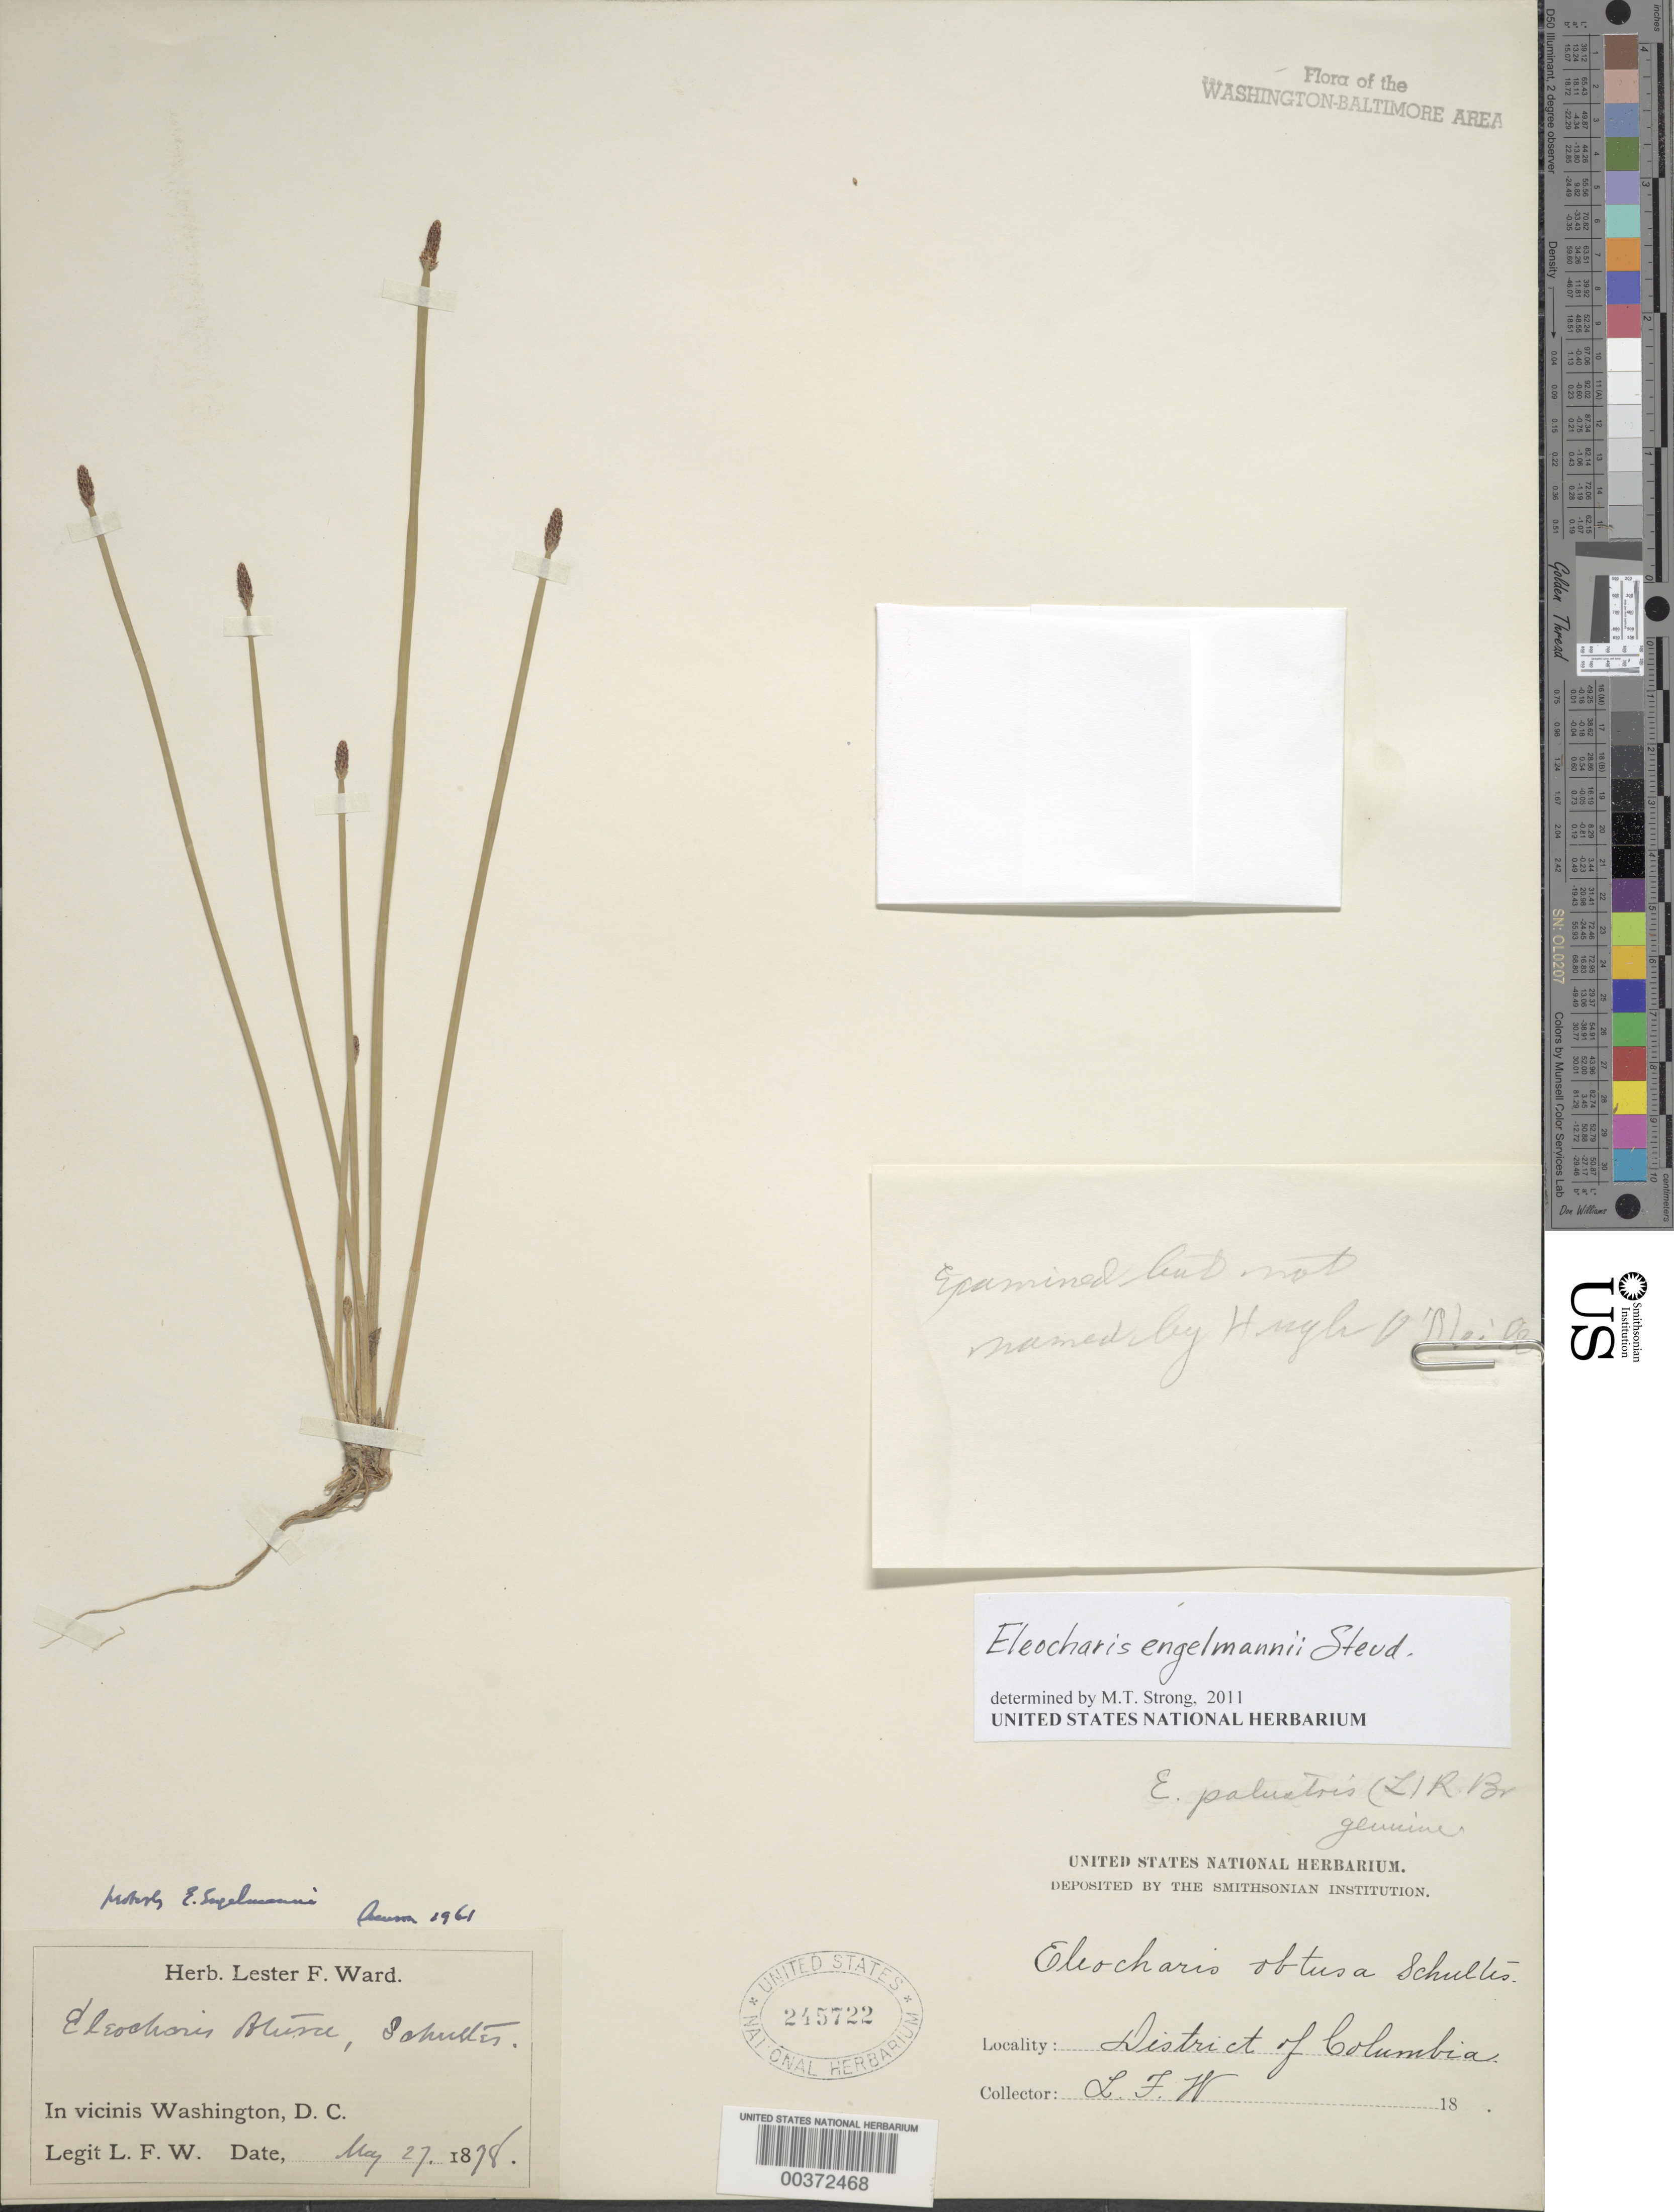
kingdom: Plantae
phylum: Tracheophyta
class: Liliopsida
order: Poales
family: Cyperaceae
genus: Eleocharis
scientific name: Eleocharis engelmannii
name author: Steud.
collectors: L. F. Ward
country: United States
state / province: District of Columbia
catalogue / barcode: US 245722